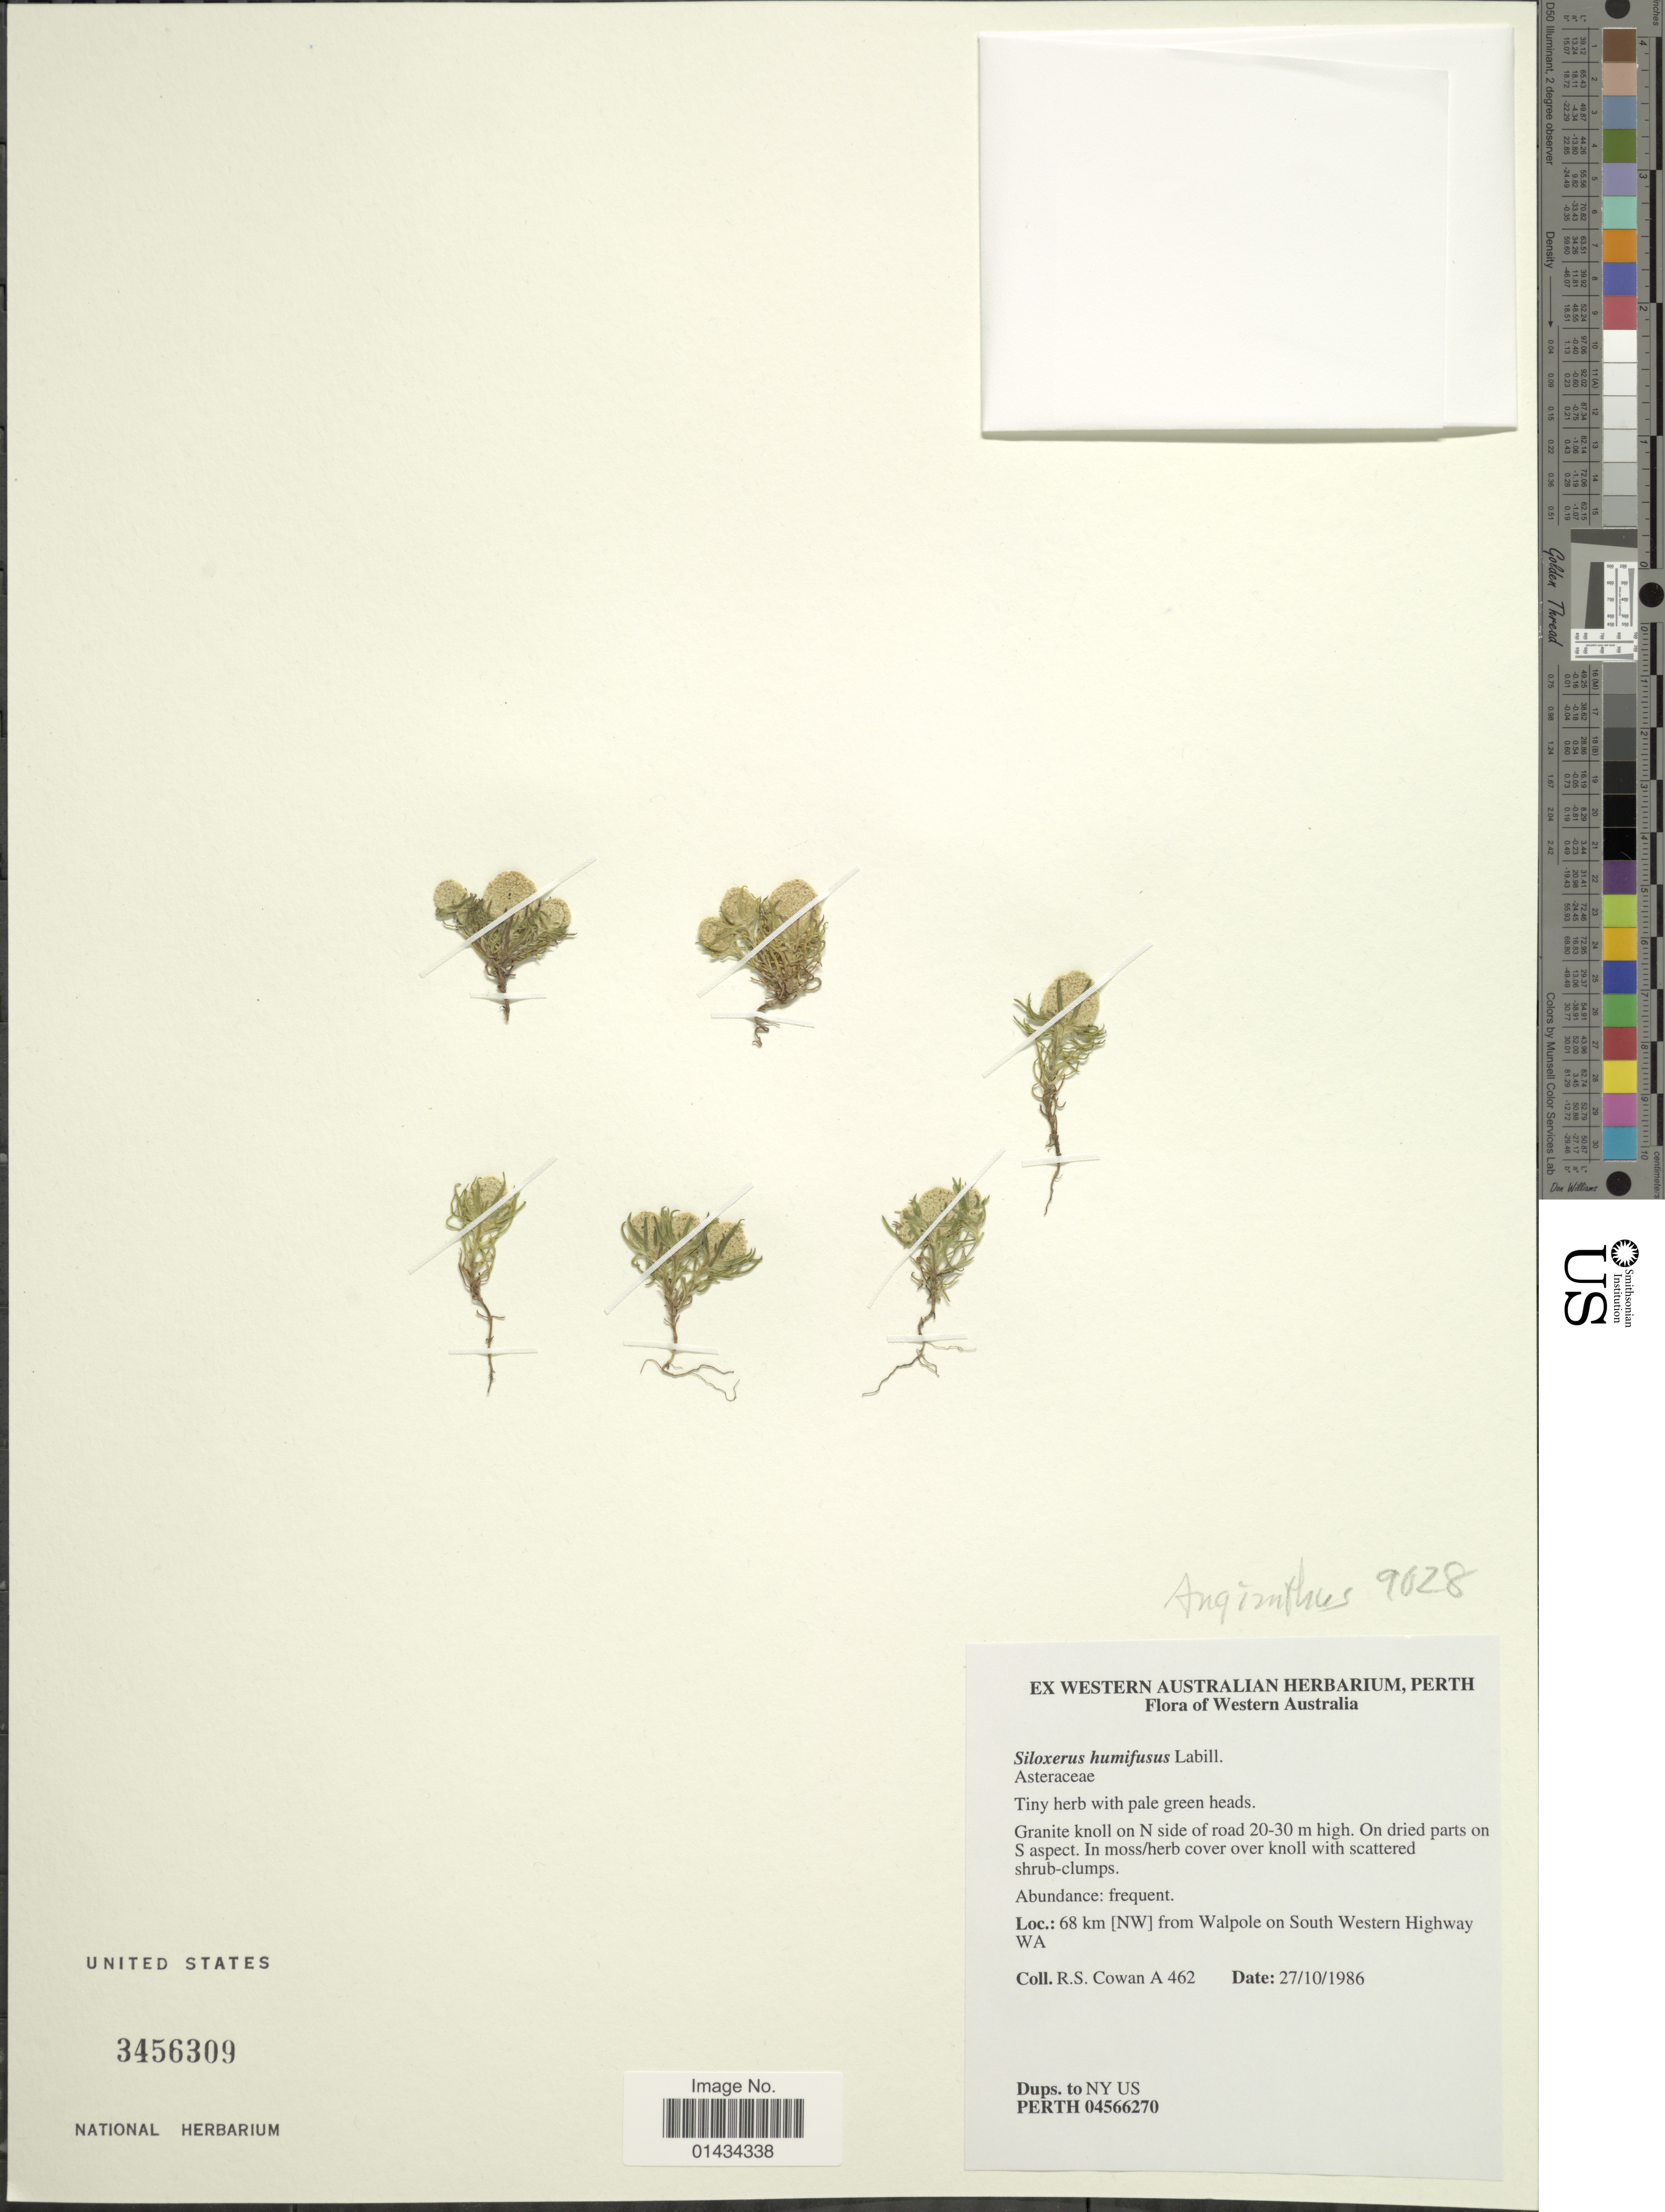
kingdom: Plantae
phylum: Tracheophyta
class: Magnoliopsida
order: Asterales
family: Asteraceae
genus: Angianthus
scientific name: Angianthus humifusus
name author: (Labill.) Benth.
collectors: R. S. Cowan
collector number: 462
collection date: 1986-10-27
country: Australia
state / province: Western Australia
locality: Granite knoll on N side of road, 68 km (NW) from Walpole on South Western Highway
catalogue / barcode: US 3456309